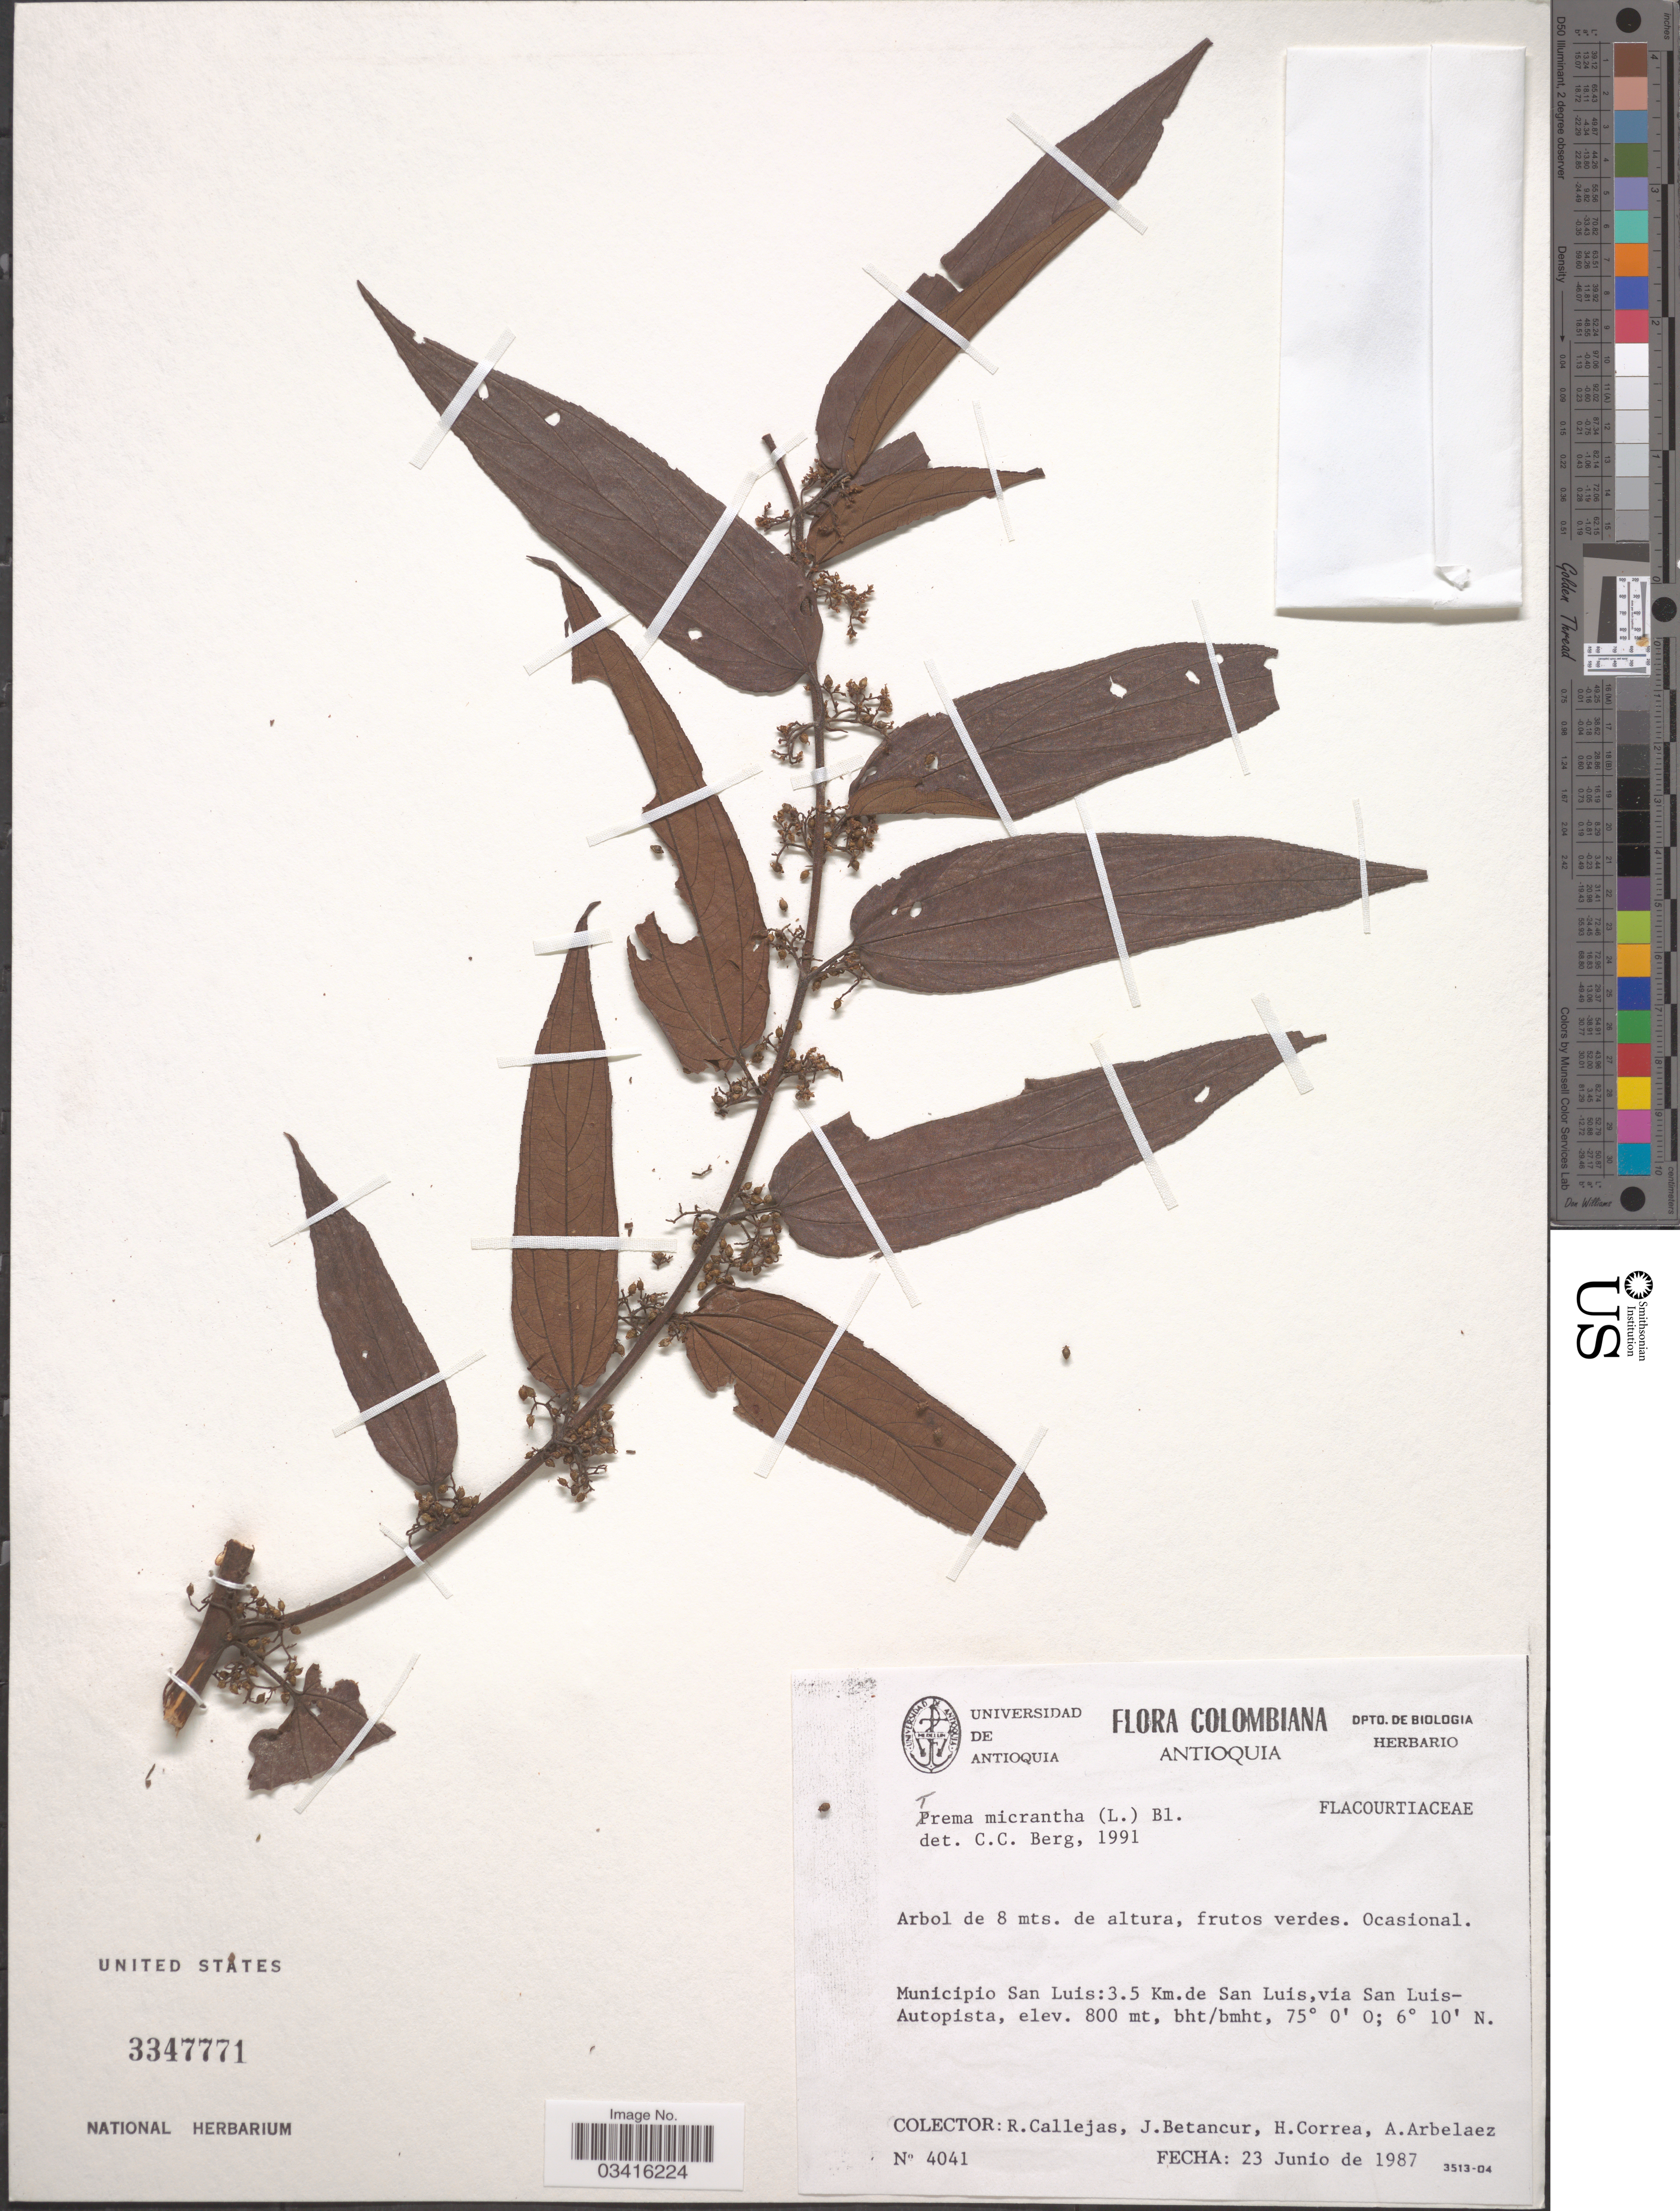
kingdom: Plantae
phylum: Tracheophyta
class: Magnoliopsida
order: Rosales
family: Cannabaceae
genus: Trema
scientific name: Trema micranthum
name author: (L.) Blume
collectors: R. Callejas, J. Betancur, H. Correa & A. Arbelaez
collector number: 4041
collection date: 1987-06-23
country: Colombia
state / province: Antioquia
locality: Municipio San Luis: 3.5 Km. de San Luis, via San Luis-Autopista.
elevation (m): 800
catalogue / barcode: US 3347771